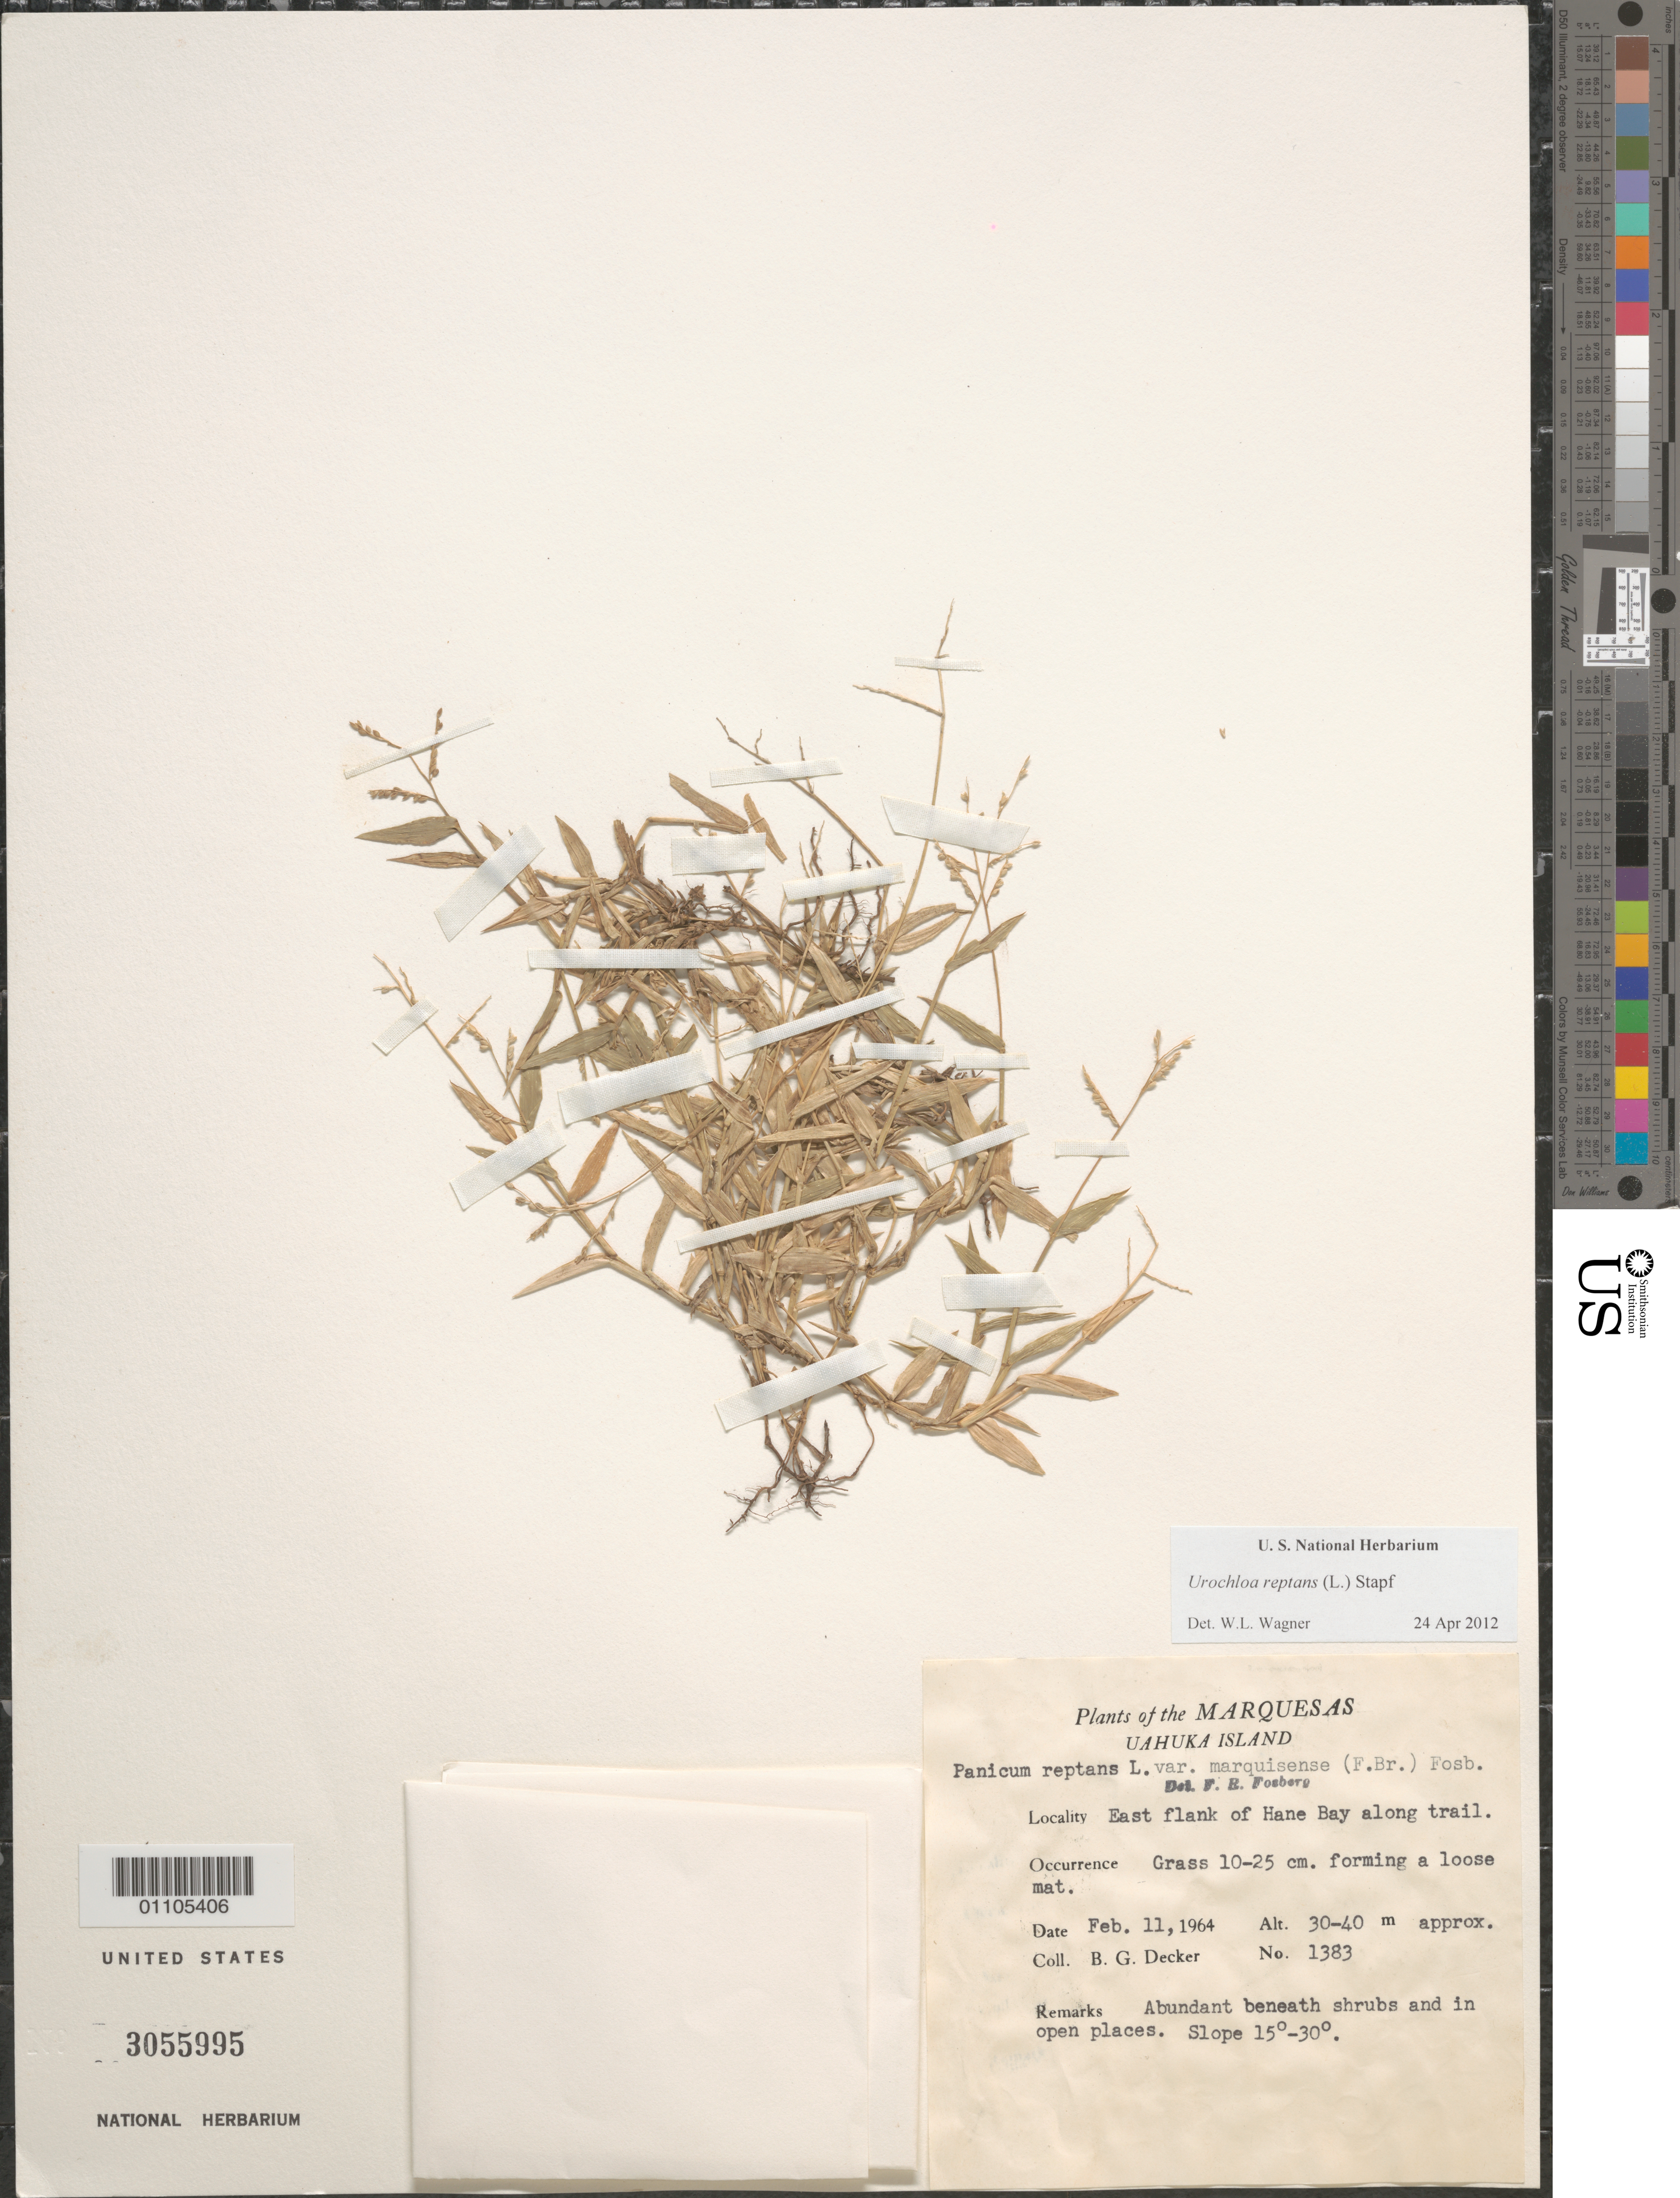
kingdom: Plantae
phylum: Tracheophyta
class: Liliopsida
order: Poales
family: Poaceae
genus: Urochloa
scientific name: Urochloa reptans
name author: (L.) Stapf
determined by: Wagner, W. L., (BOT), Smithsonian Institution - National Museum of Natural History (UNITED STATES)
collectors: B. G. Decker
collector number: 1383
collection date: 1964-02-11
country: French Polynesia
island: Ua Huka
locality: E flank of Hane Bay along trail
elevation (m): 30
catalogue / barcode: US 3055995